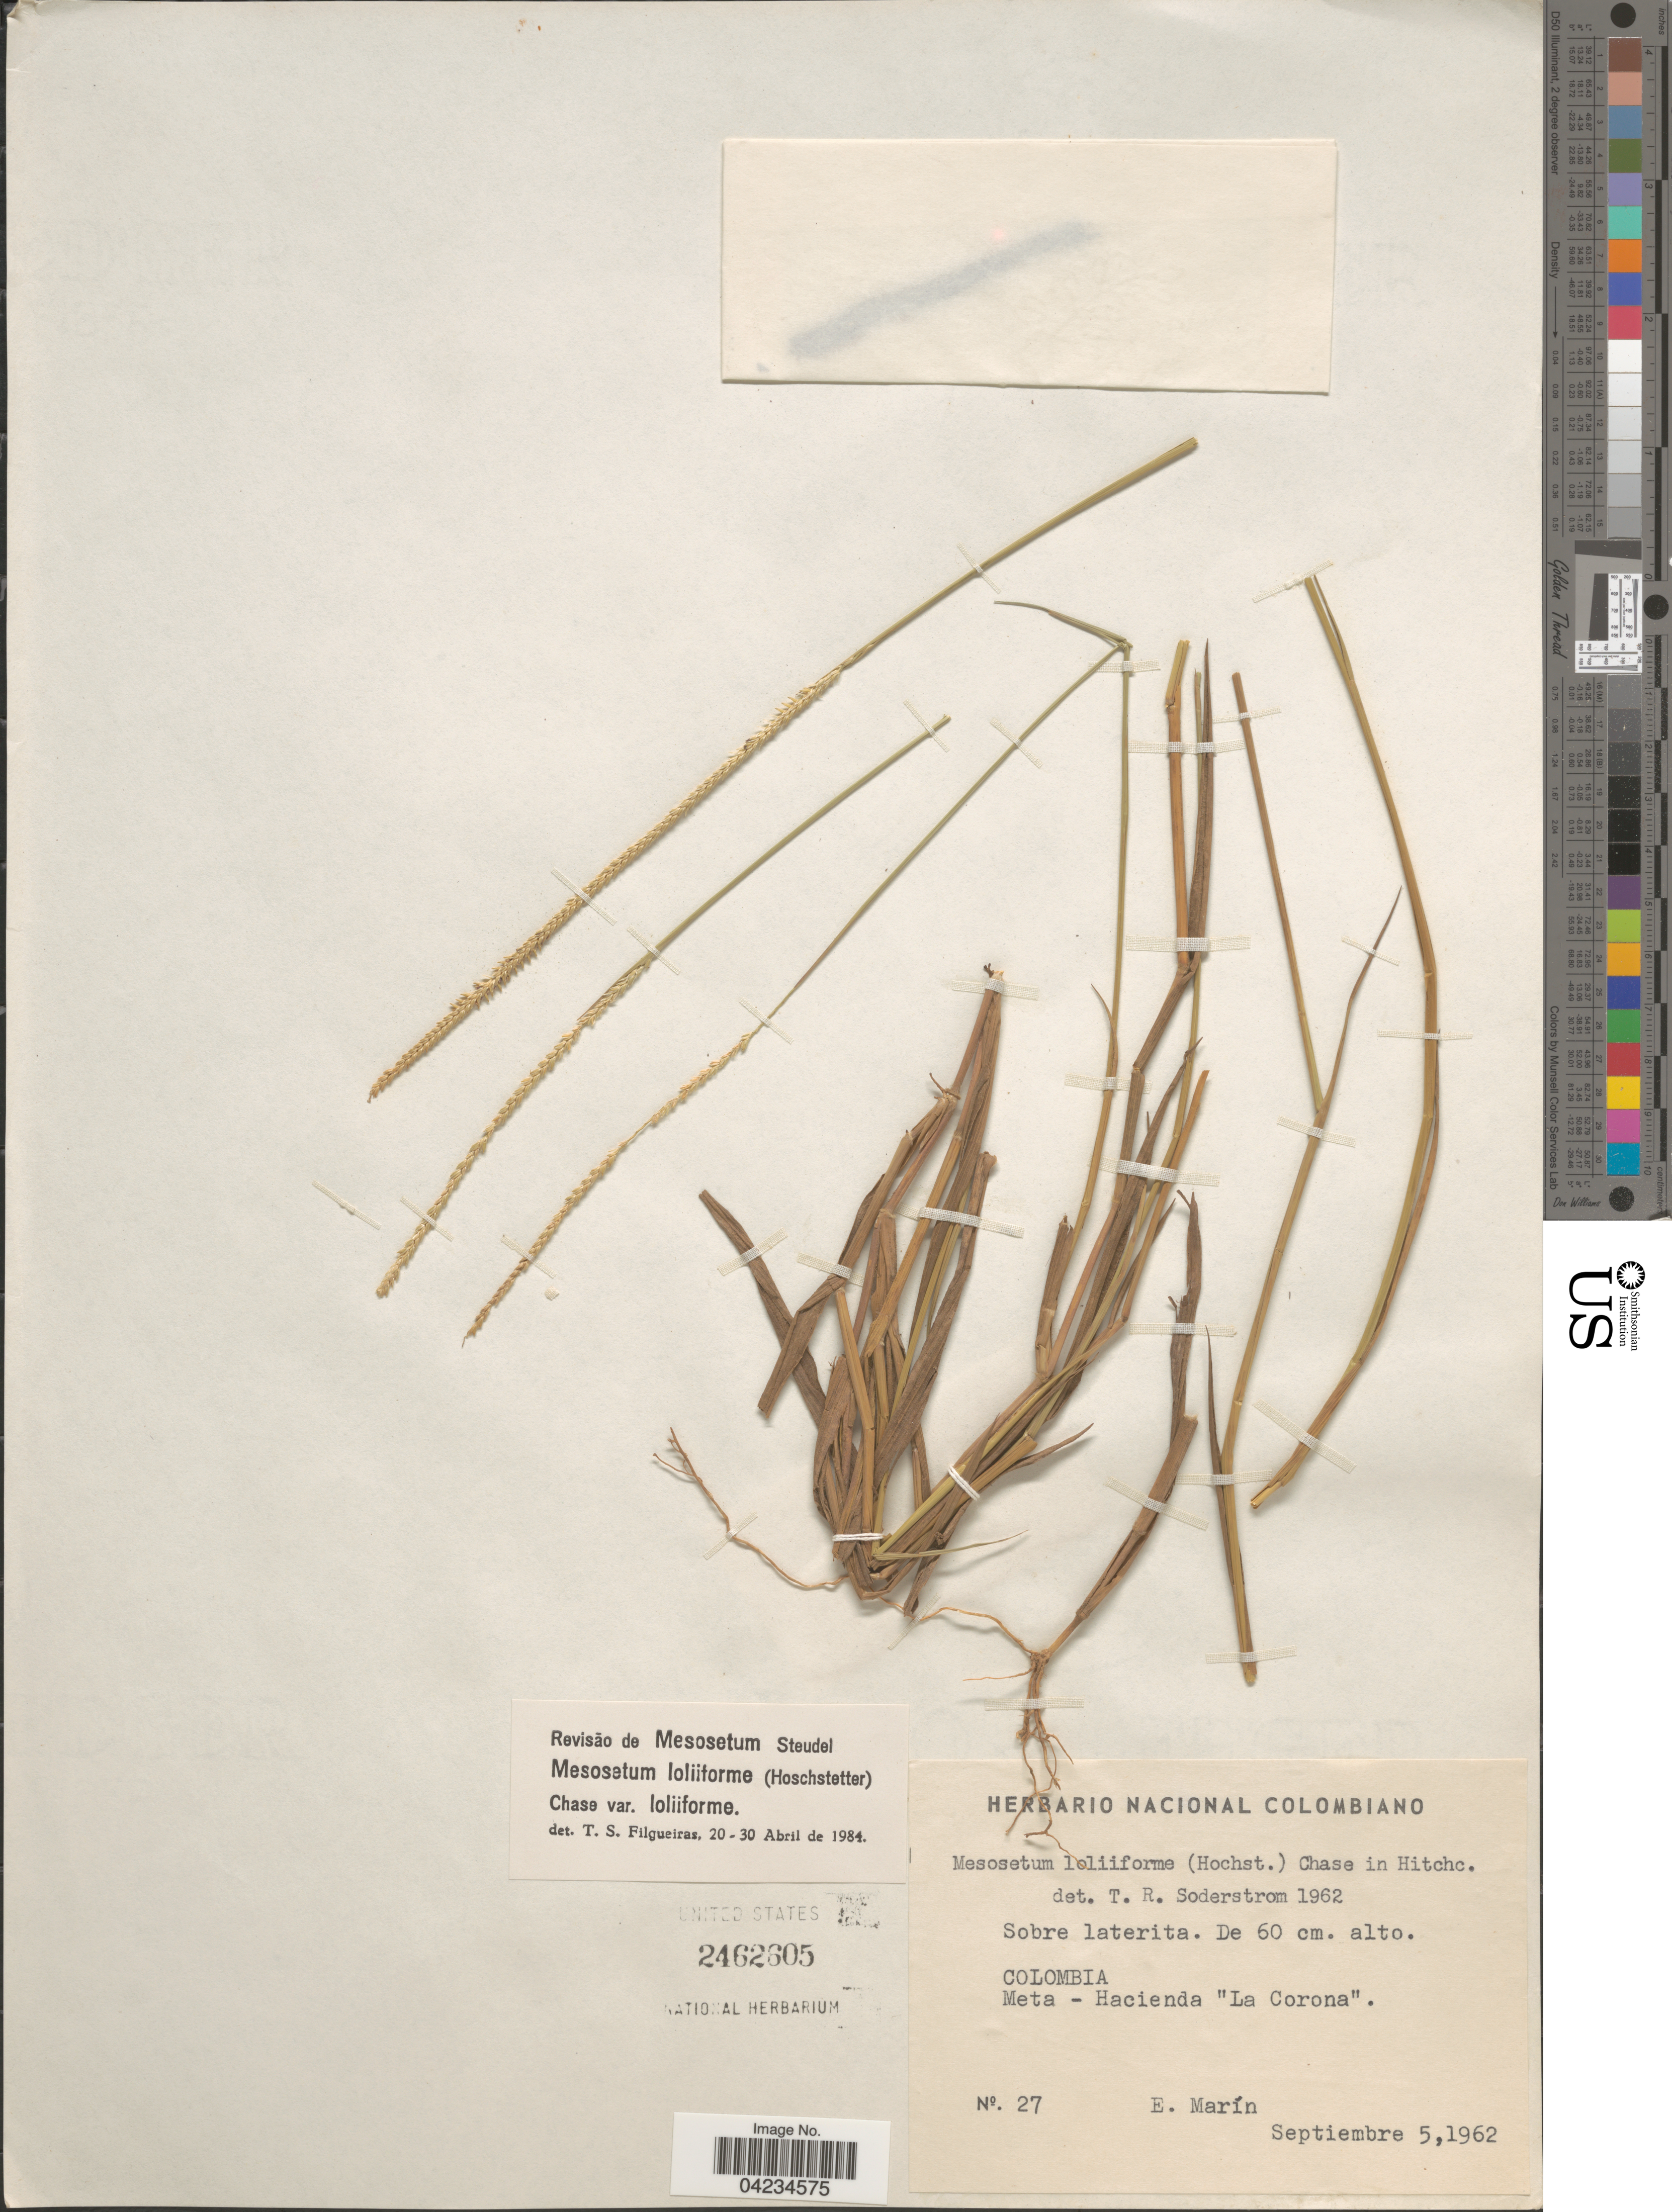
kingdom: Plantae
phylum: Tracheophyta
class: Liliopsida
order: Poales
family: Poaceae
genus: Mesosetum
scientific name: Mesosetum loliiforme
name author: (Hochst. ex Steud.) Chase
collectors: E. Marin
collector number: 27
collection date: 1962-09-05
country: Colombia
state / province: Meta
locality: Hacienda "La Corona".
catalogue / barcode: US 2462605